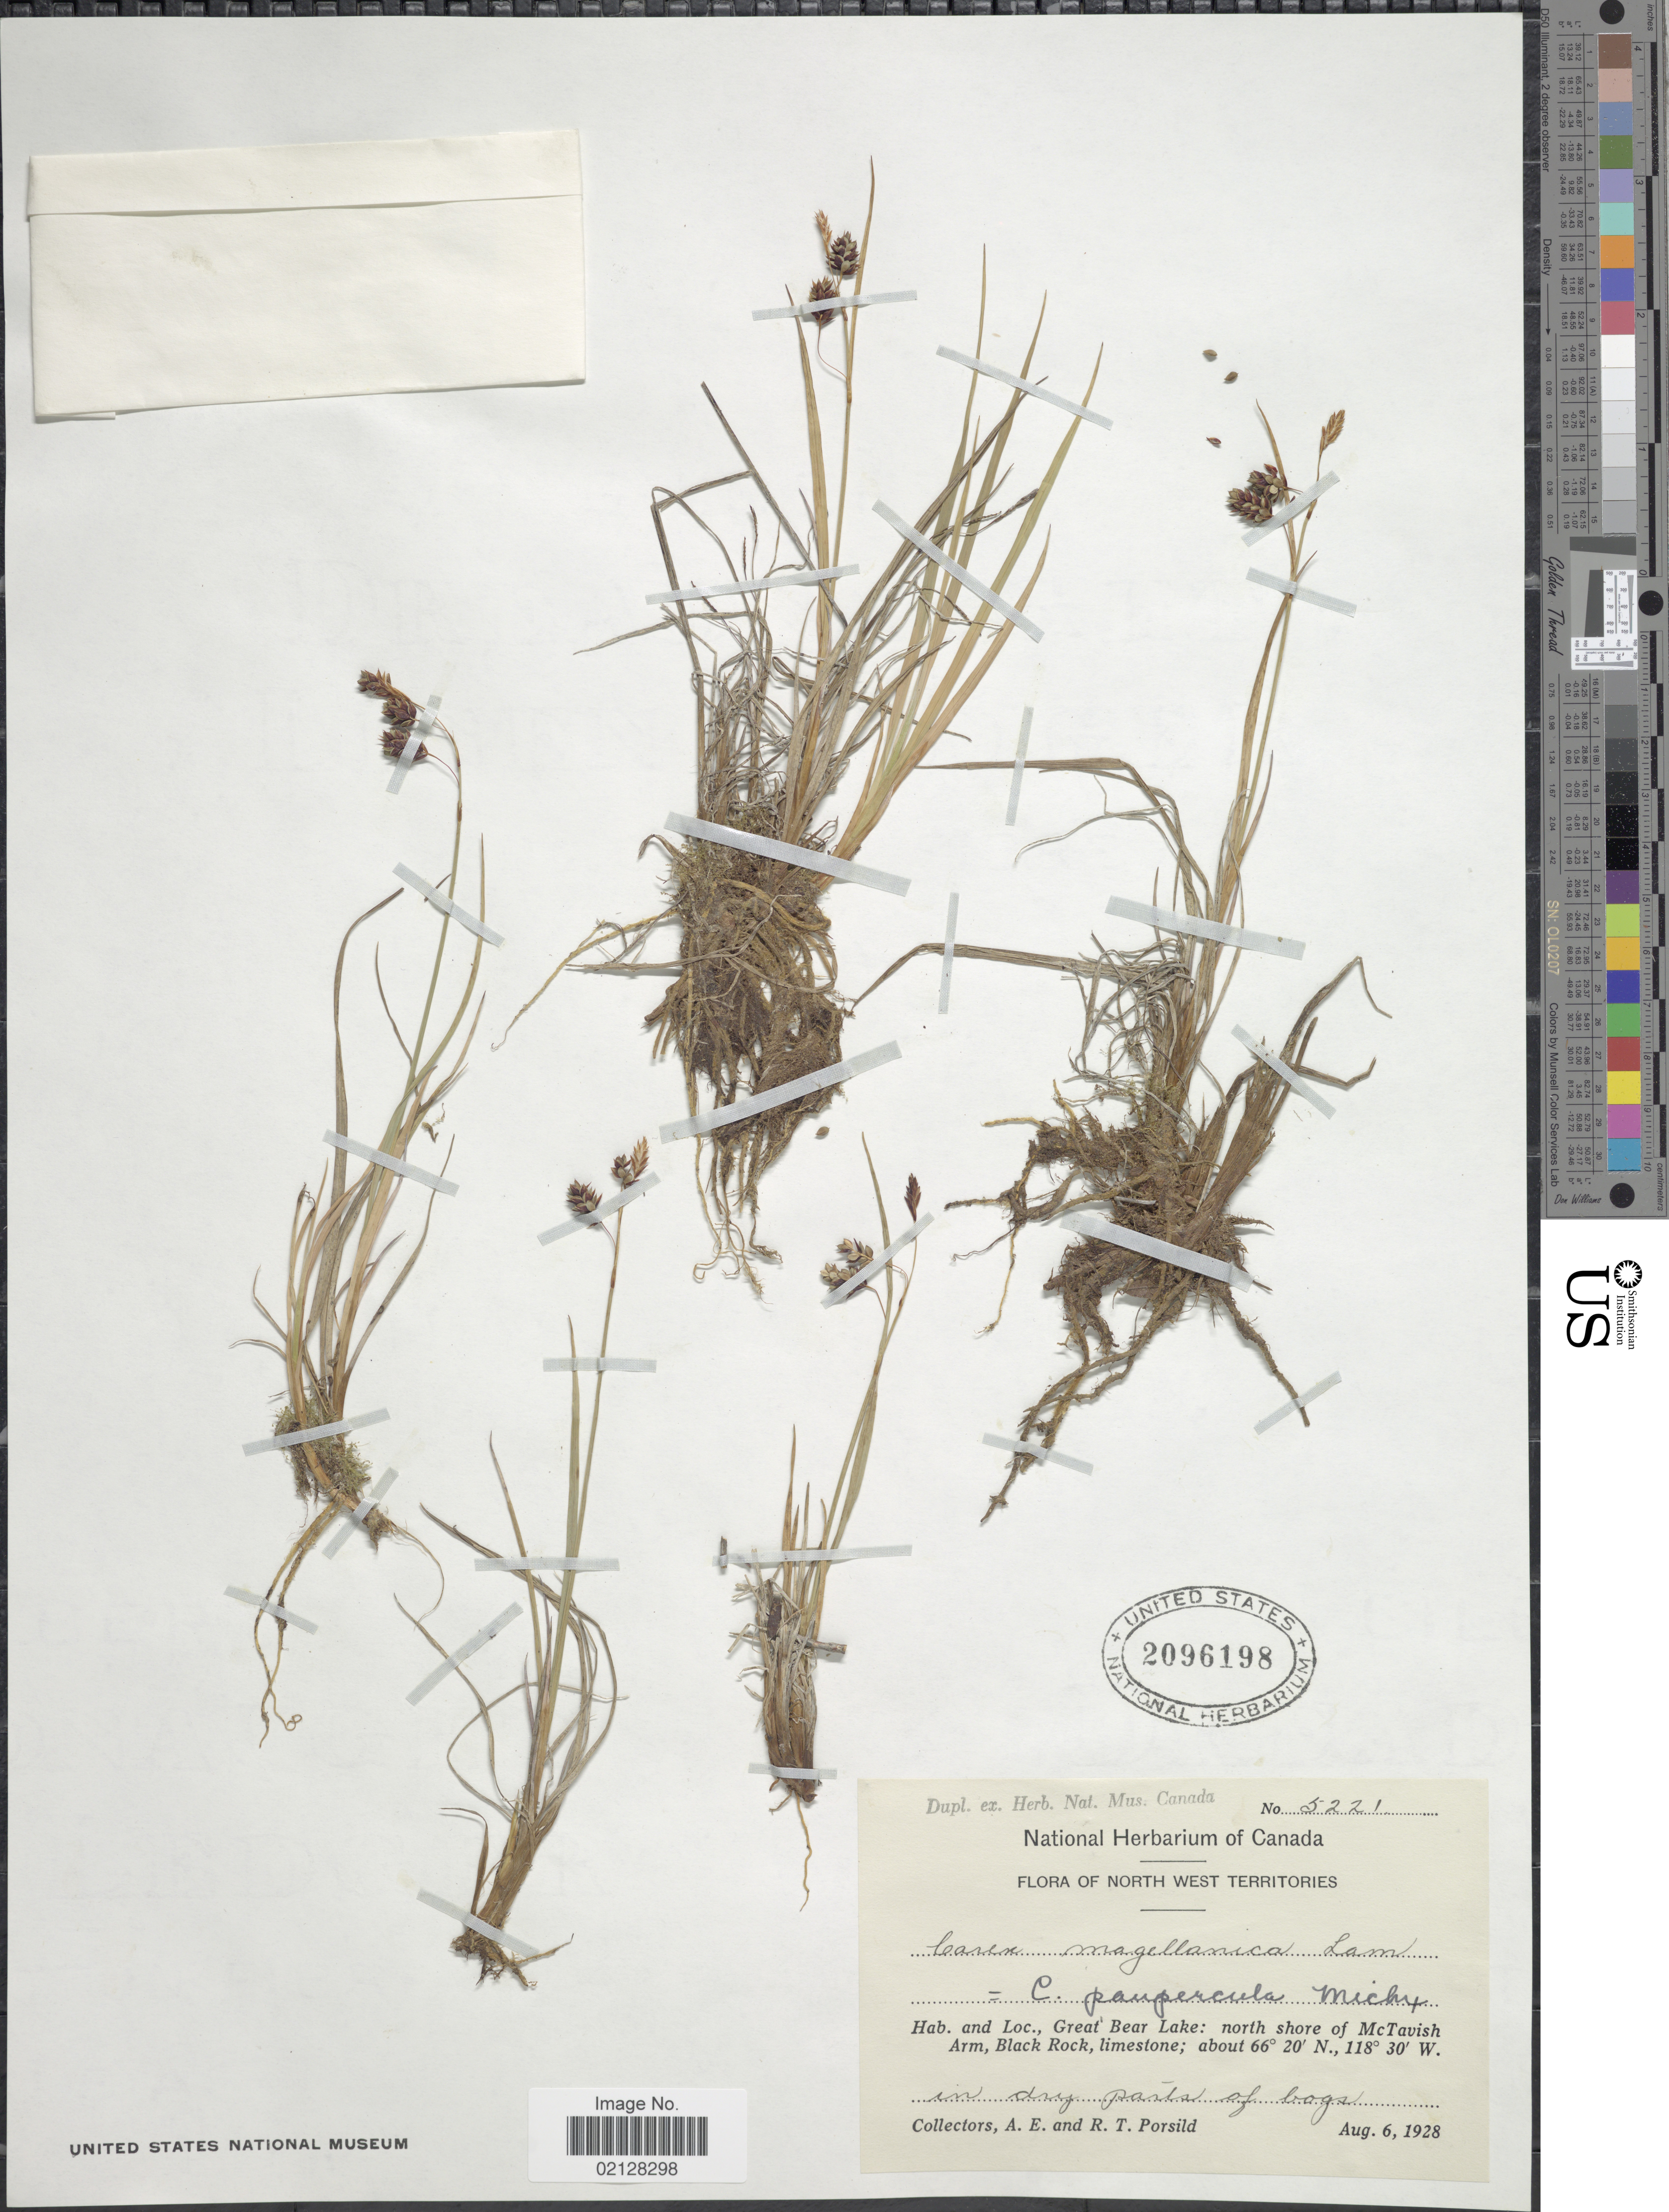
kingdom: Plantae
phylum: Tracheophyta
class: Liliopsida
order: Poales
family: Cyperaceae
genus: Carex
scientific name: Carex magellanica subsp. irrigua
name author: (Wahlenb.) Hiitonen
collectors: A. E. Porsild & R. T. Porsild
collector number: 5221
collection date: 1928-08-06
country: Canada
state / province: Northwest Territories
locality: Great Bear Lake: north shore of McTavish Arm, Black Rock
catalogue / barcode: US 2096198